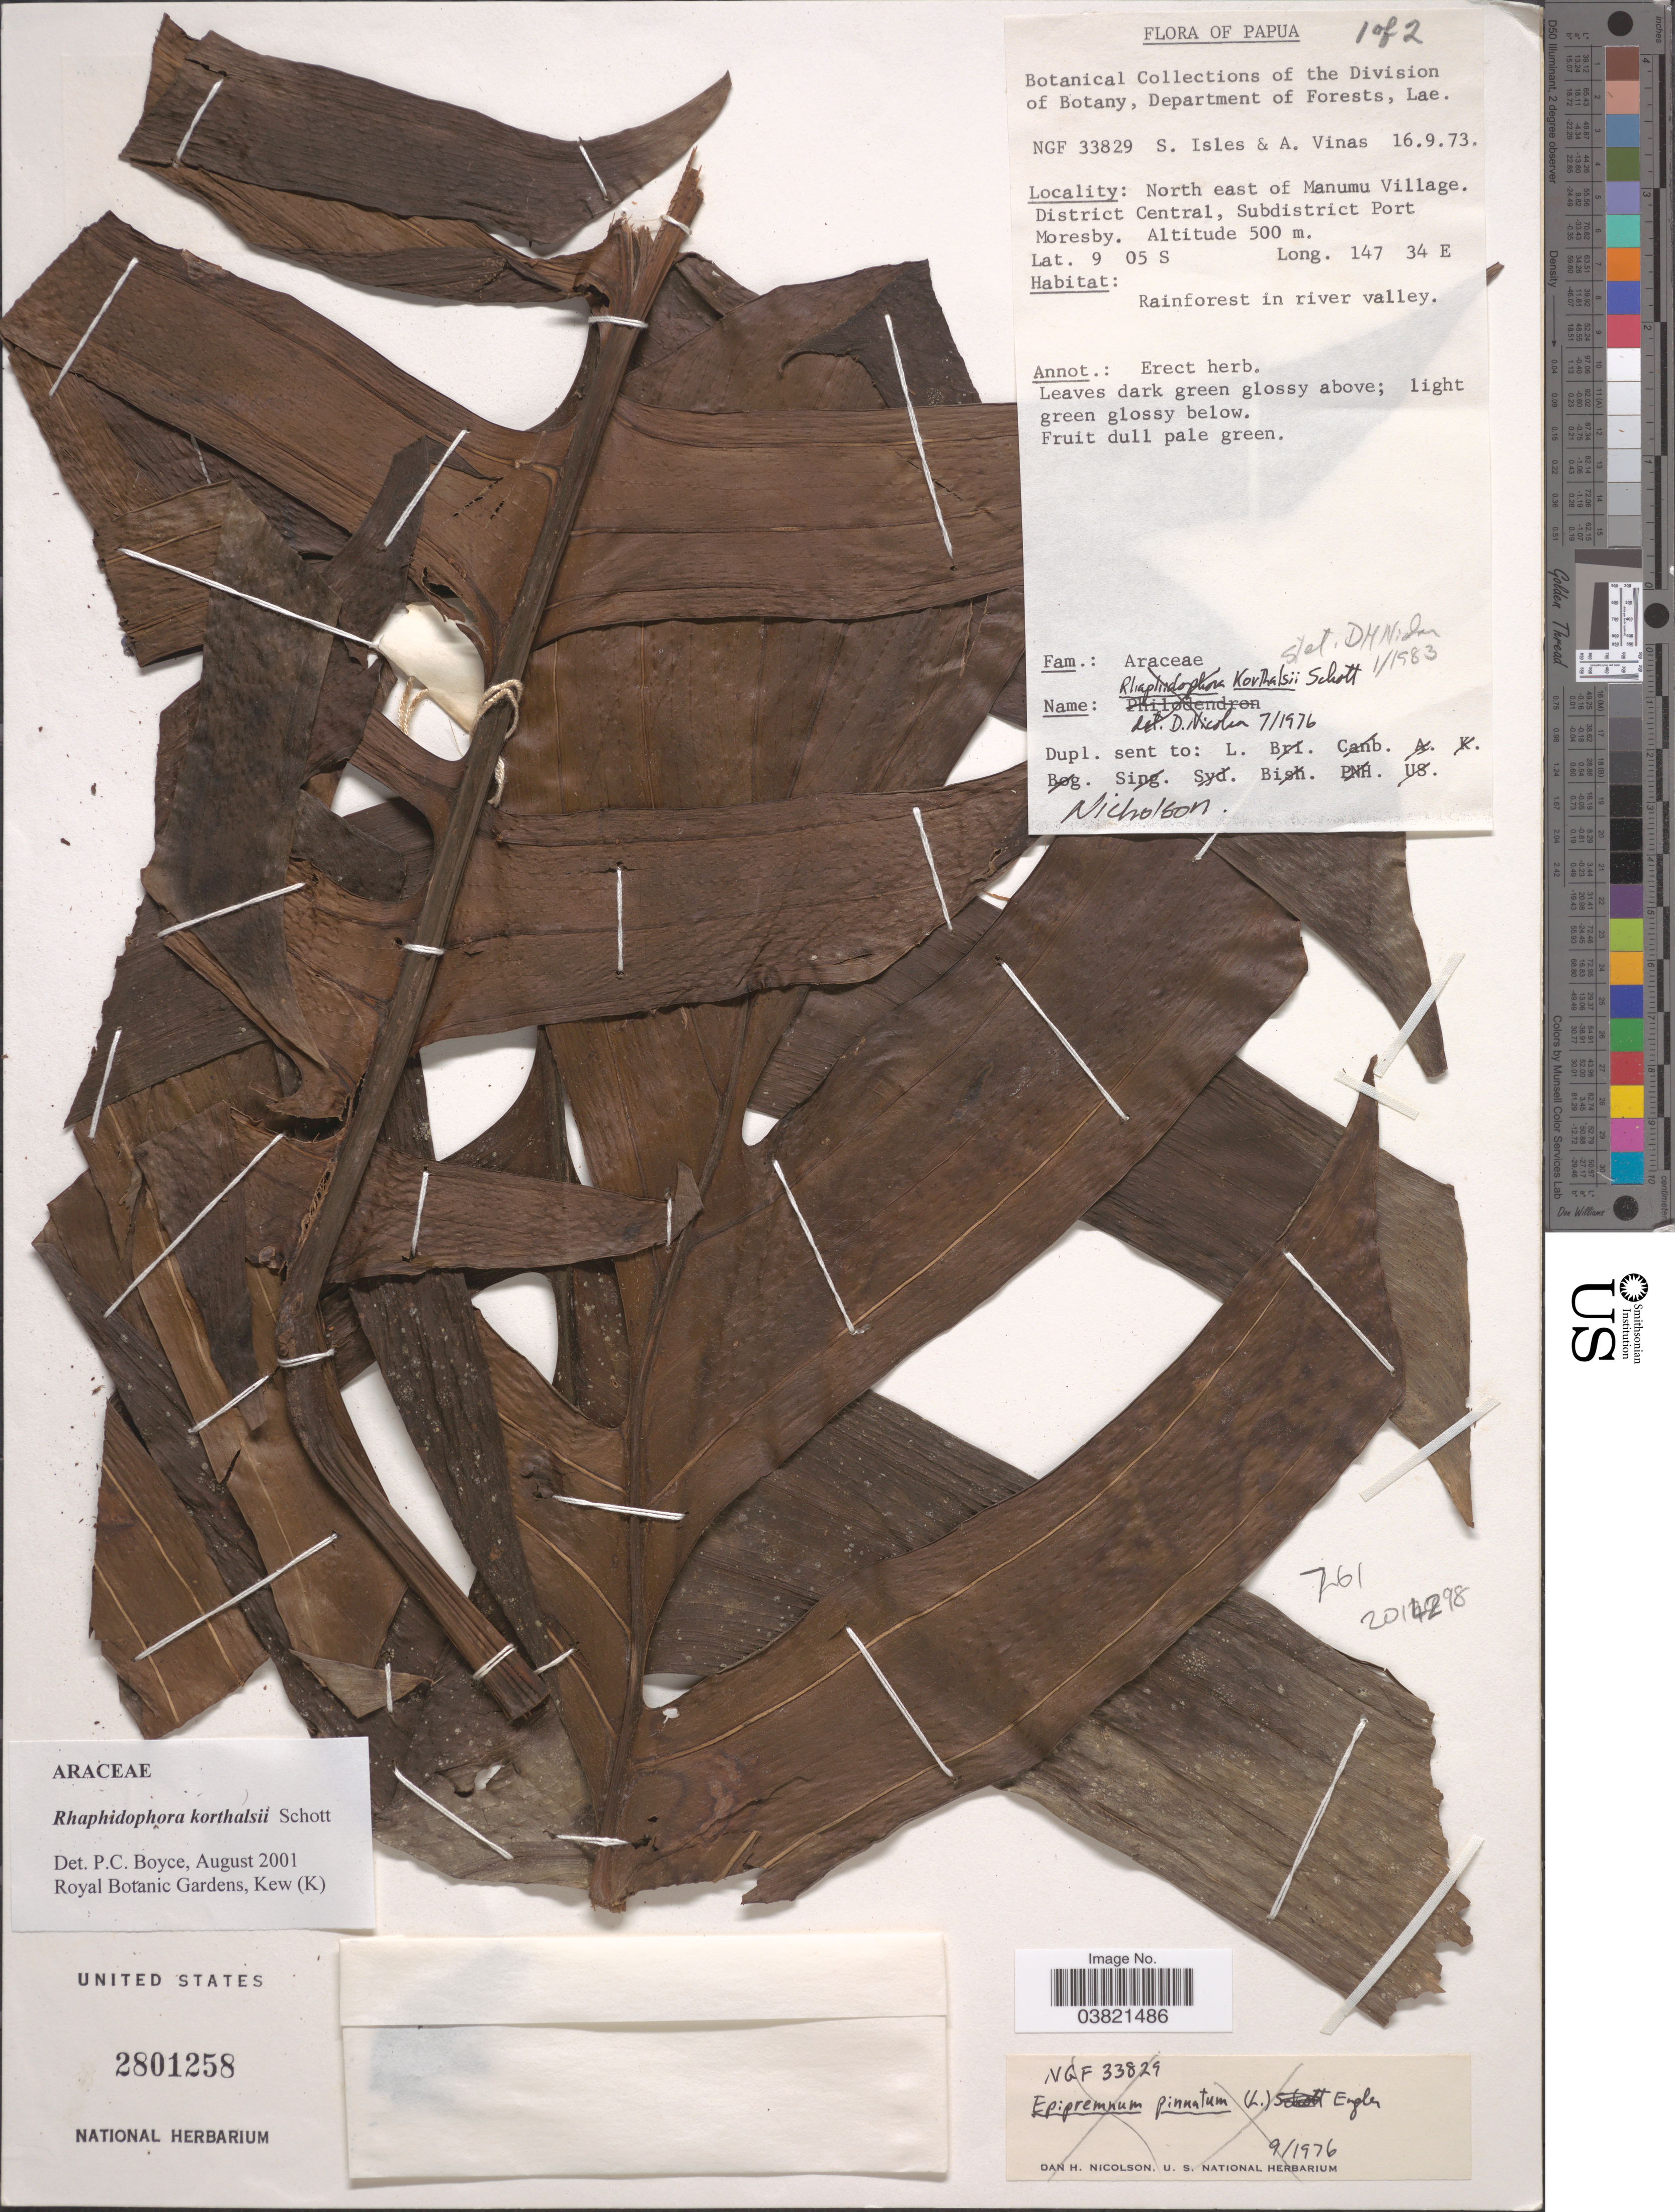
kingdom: Plantae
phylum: Tracheophyta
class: Liliopsida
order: Alismatales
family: Araceae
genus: Rhaphidophora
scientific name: Rhaphidophora korthalsii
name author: Schott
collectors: S. Isles & A. Vinas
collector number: NGF 33829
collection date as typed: Transcribed d/m/y: 16/9/73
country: Papua New Guinea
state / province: Central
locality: Papua. North east of Manumu Village. District Central, Subdistrict Port Moresby. Rainforest in river valley.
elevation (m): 500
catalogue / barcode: US 2801258